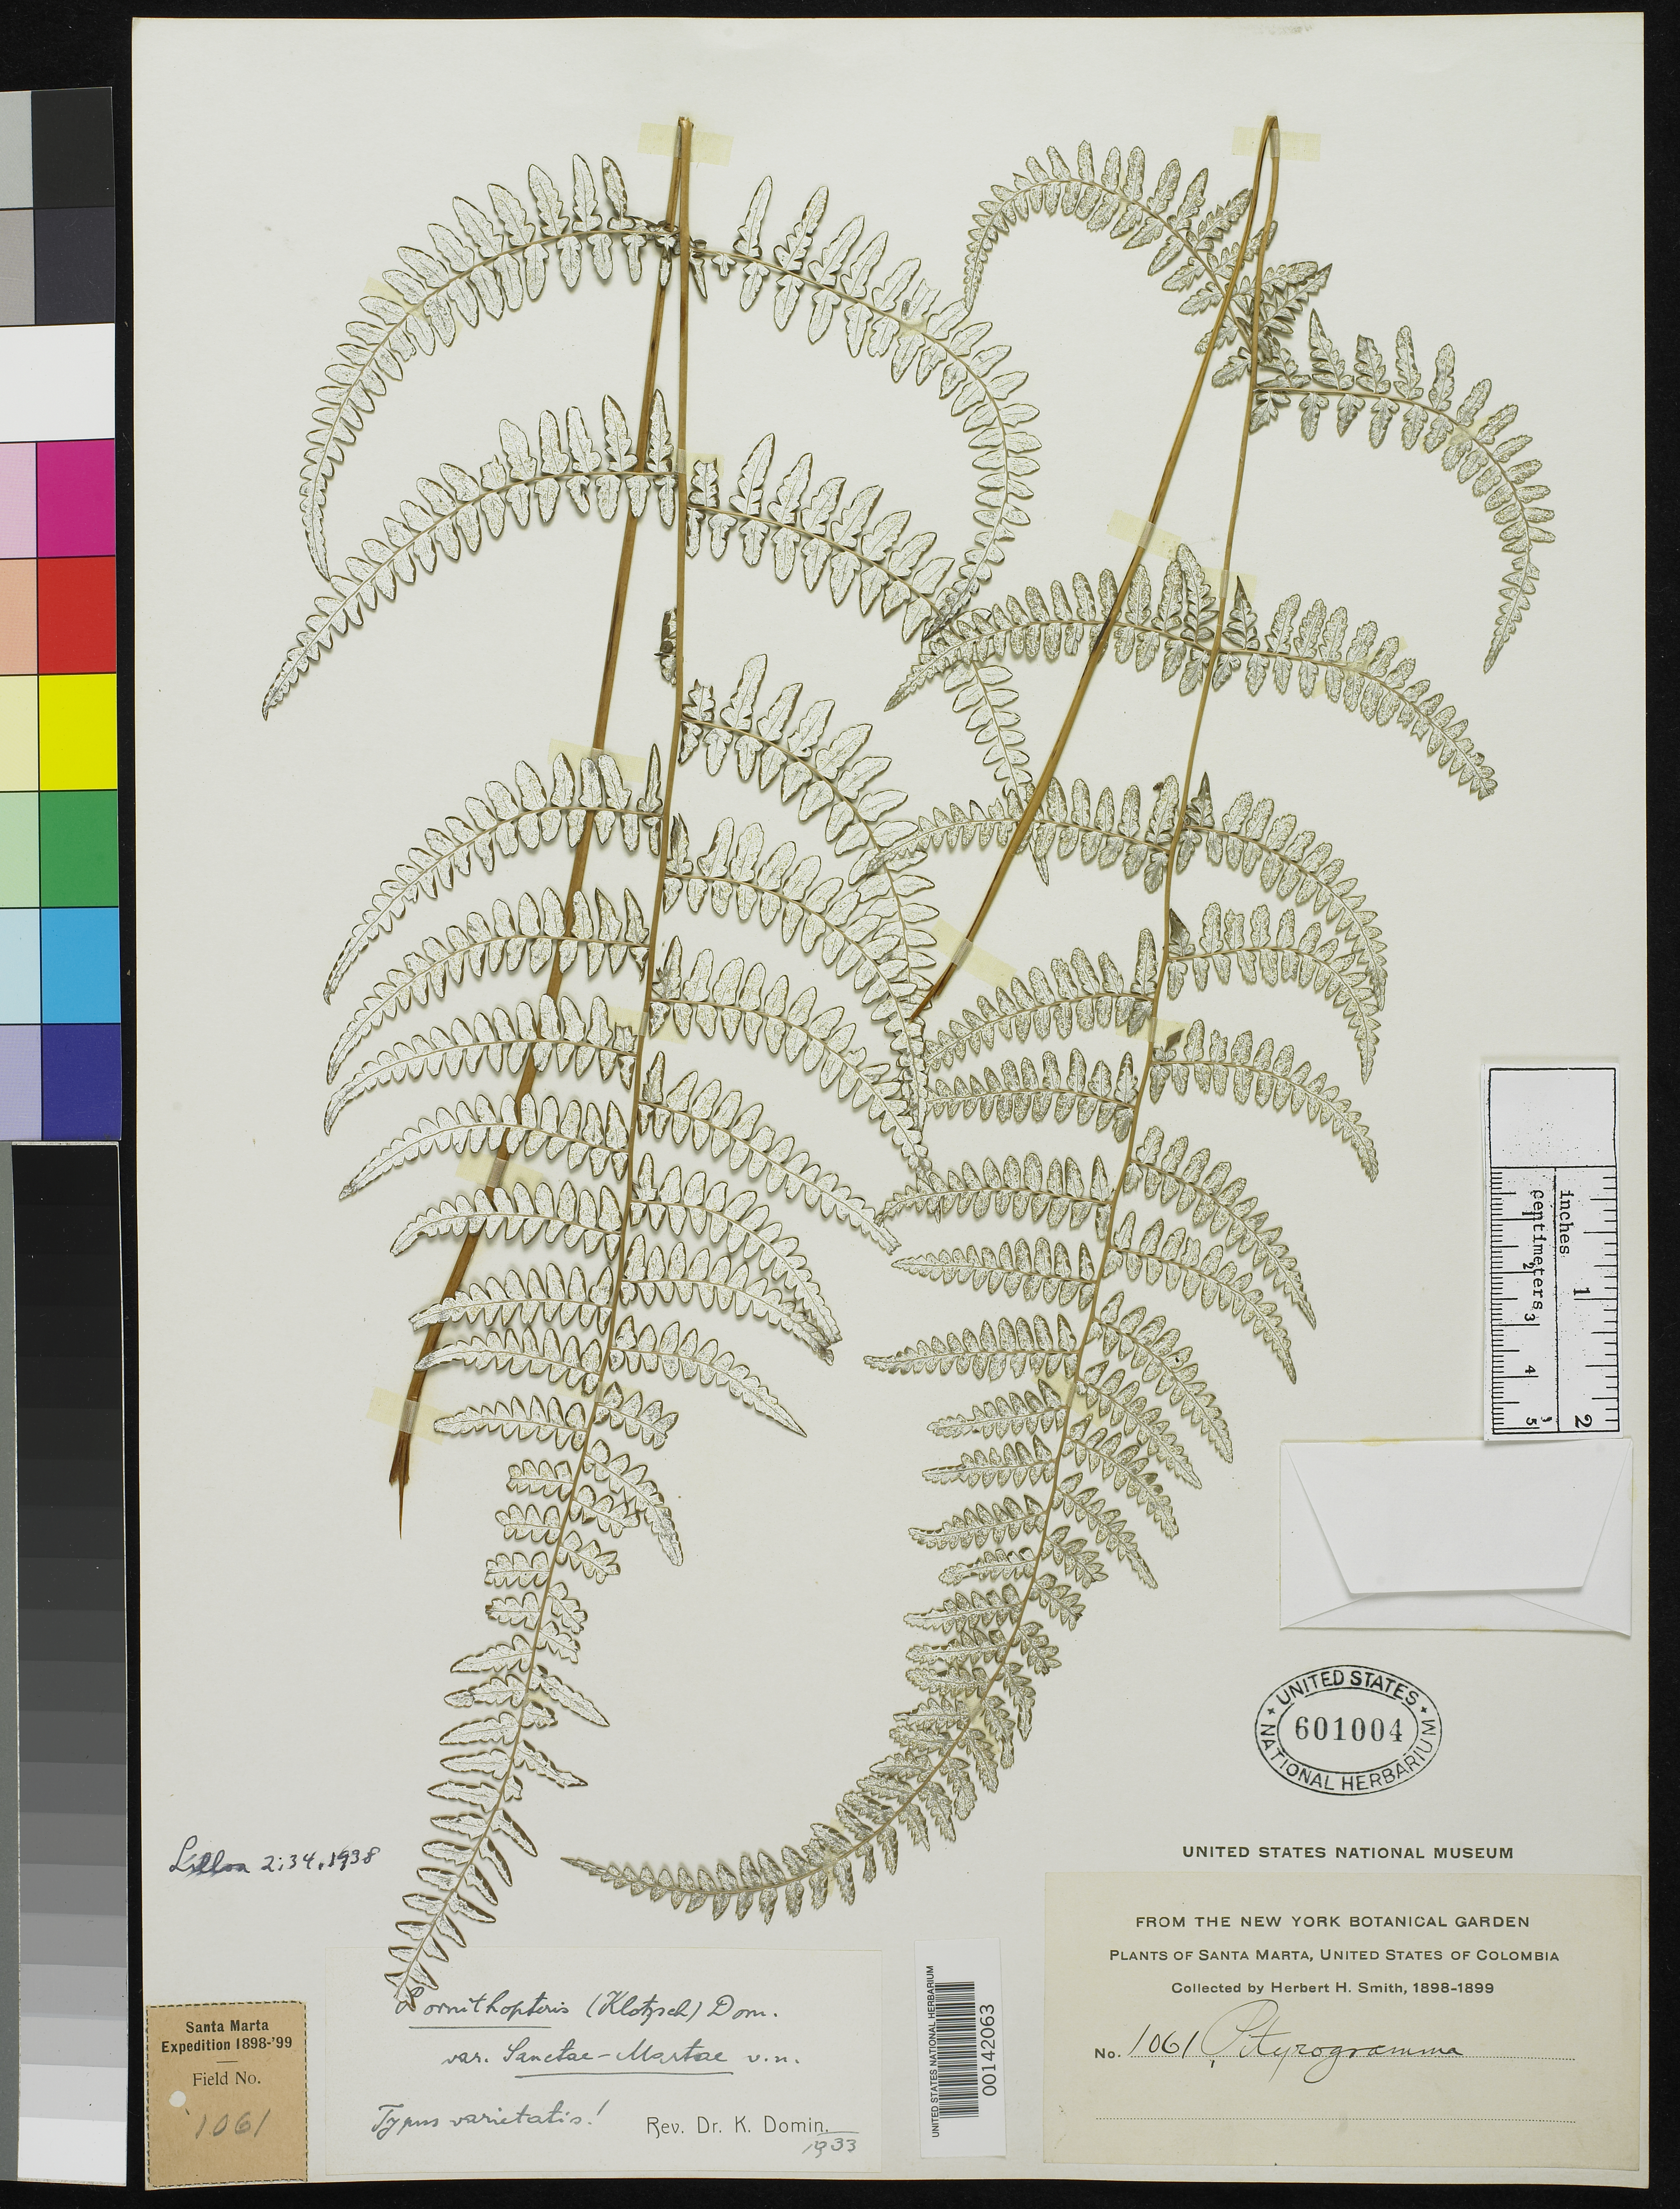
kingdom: Plantae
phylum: Tracheophyta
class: Polypodiopsida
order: Polypodiales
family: Pteridaceae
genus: Pityrogramma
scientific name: Pityrogramma ornithopteris var. sanctae-marthae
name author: Domin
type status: Holotype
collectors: Herbert H. Smith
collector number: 1061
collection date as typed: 1898 to -- --- 1899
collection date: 1898/1899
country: Colombia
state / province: Magdalena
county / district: Santa Marta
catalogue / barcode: US 601004